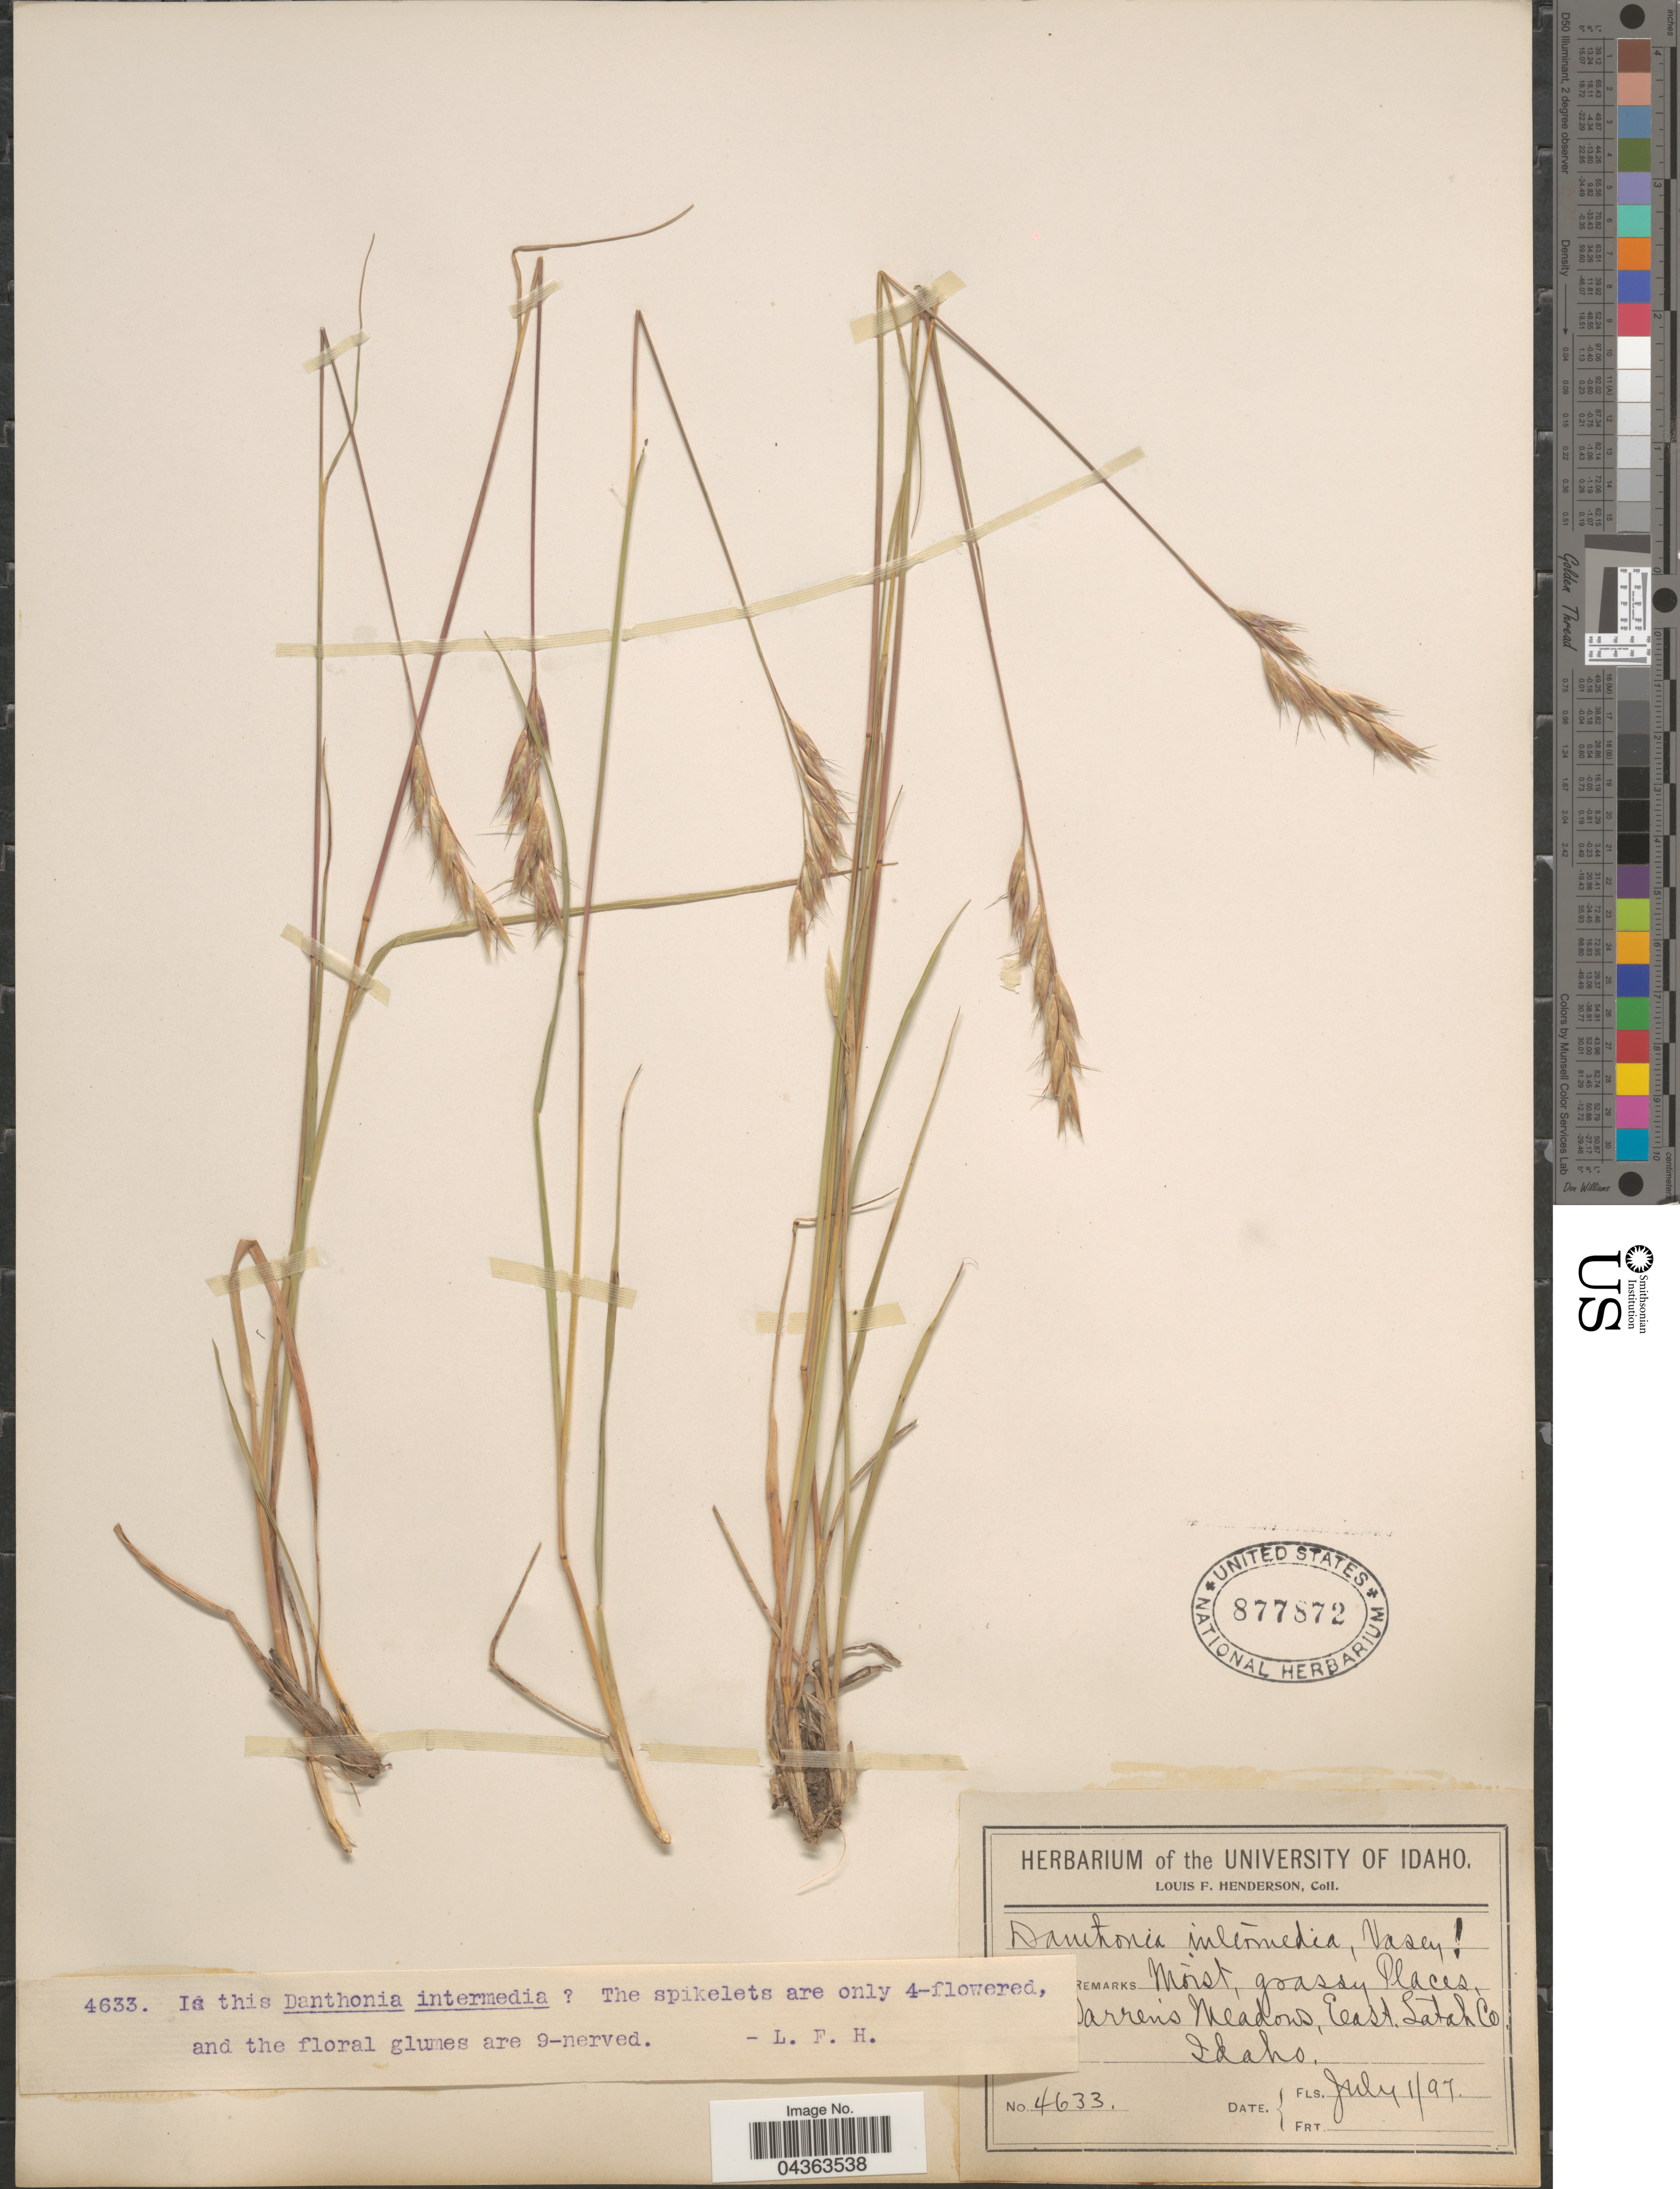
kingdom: Plantae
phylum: Tracheophyta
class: Liliopsida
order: Poales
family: Poaceae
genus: Danthonia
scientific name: Danthonia intermedia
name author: Vasey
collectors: L. Henderson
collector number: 4633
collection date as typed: Transcribed d/m/y: 1/7/97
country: United States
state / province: Idaho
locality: Moist, grassy places. [illegible text]arren's Meadows, East Latah Co.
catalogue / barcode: US 877872